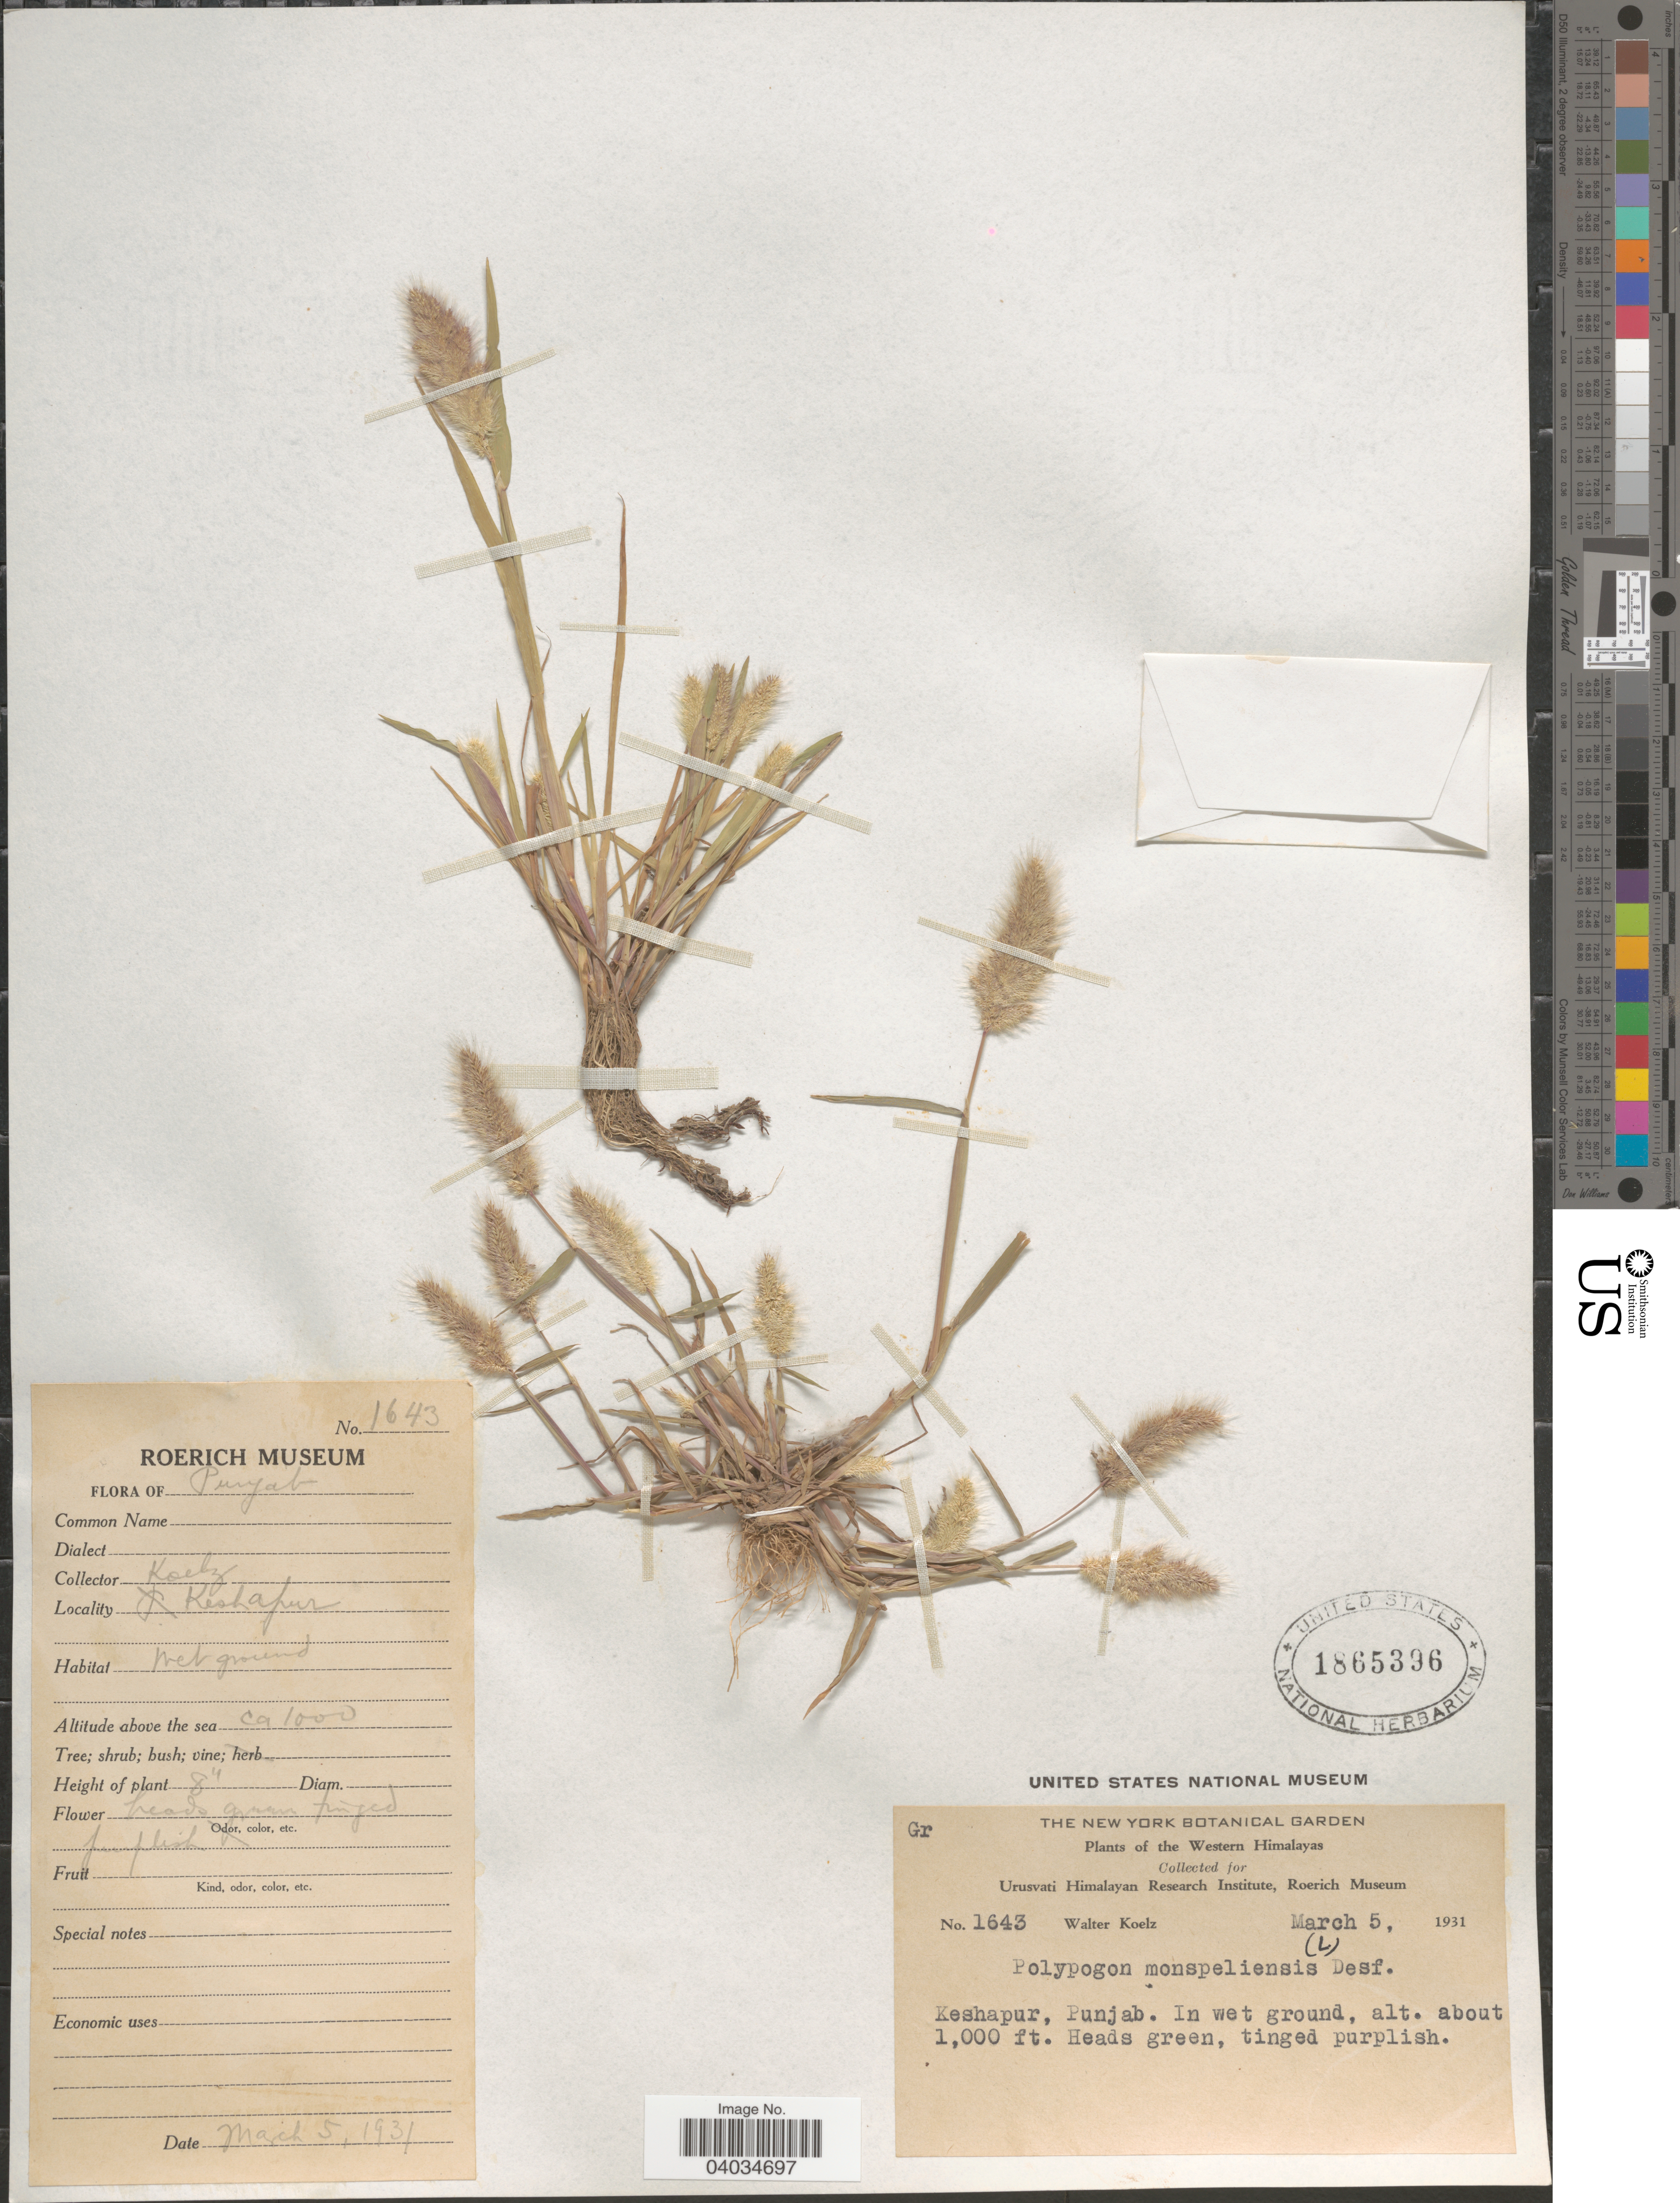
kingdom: Plantae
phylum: Tracheophyta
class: Liliopsida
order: Poales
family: Poaceae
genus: Polypogon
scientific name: Polypogon monspeliensis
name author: (L.) Desf.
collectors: W. N. Koelz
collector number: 1643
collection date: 1931-03-05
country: India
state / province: Punjab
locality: Western Himalayas. Keshapur, Punjab.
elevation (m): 305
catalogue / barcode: US 1865396